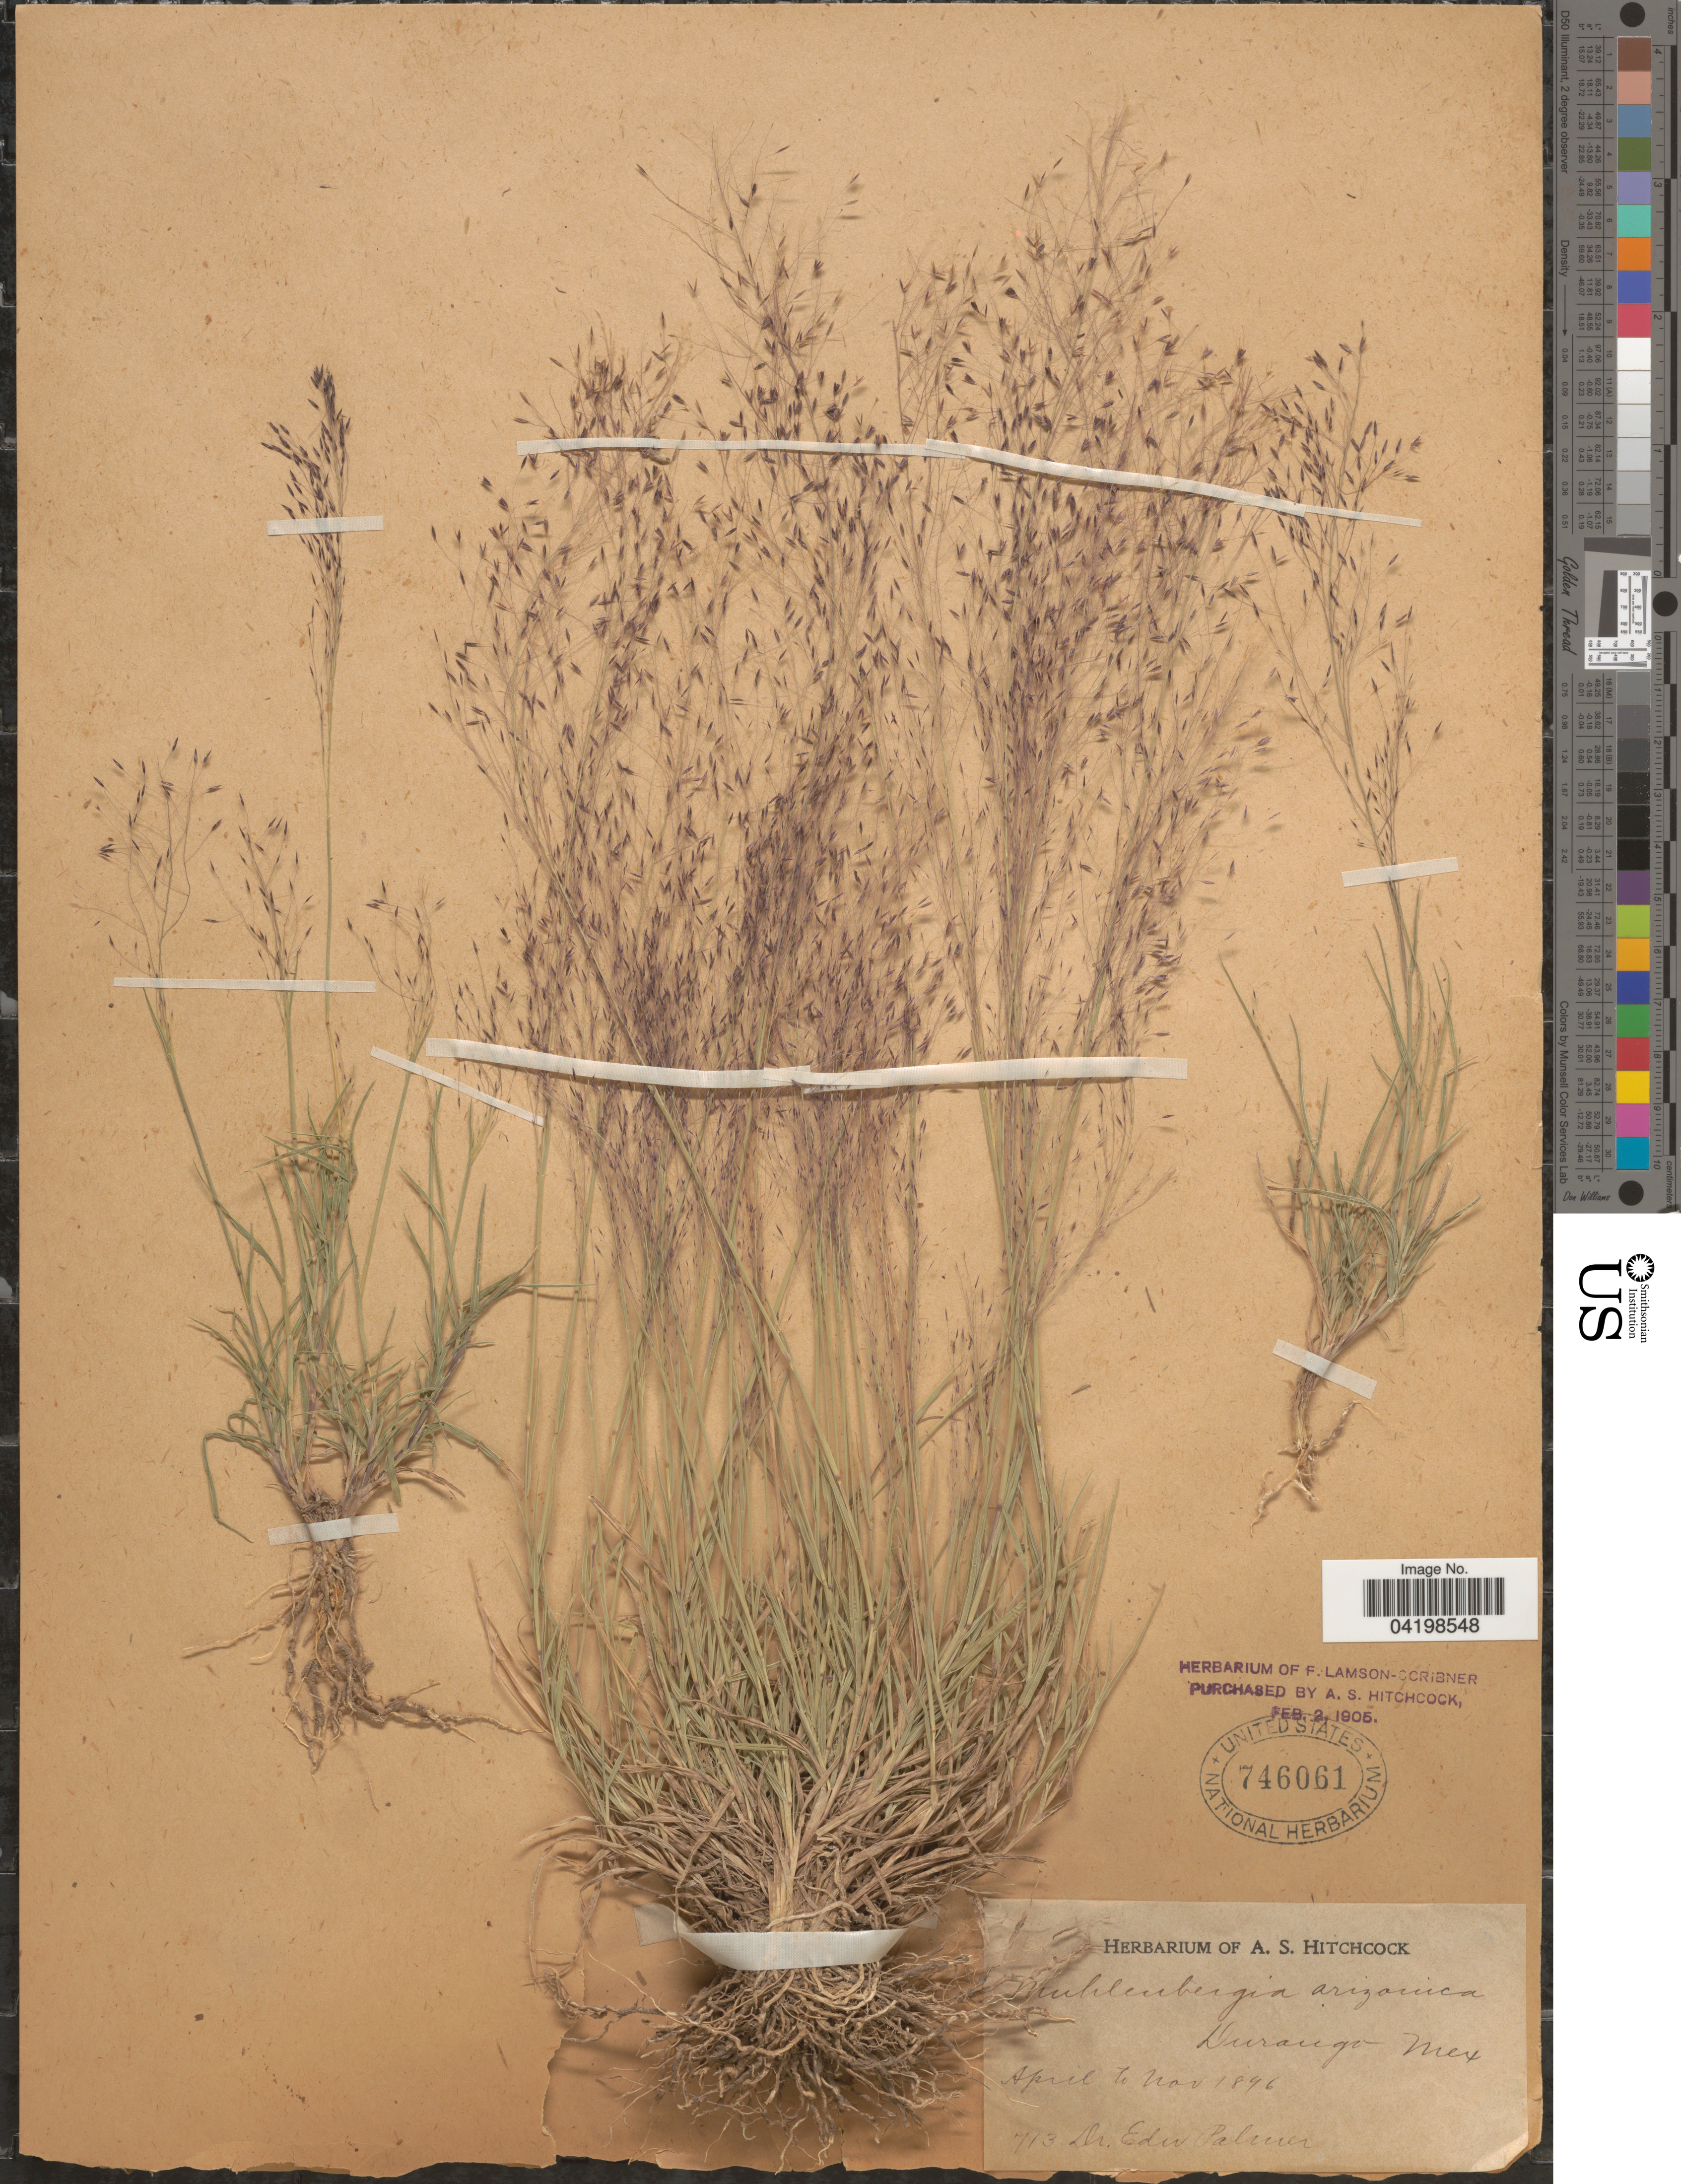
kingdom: Plantae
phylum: Tracheophyta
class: Liliopsida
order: Poales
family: Poaceae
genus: Muhlenbergia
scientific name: Muhlenbergia arizonica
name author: Scribn.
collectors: E. Palmer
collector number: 713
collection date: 1896-04/1896-11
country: Mexico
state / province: Durango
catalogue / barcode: US 746061